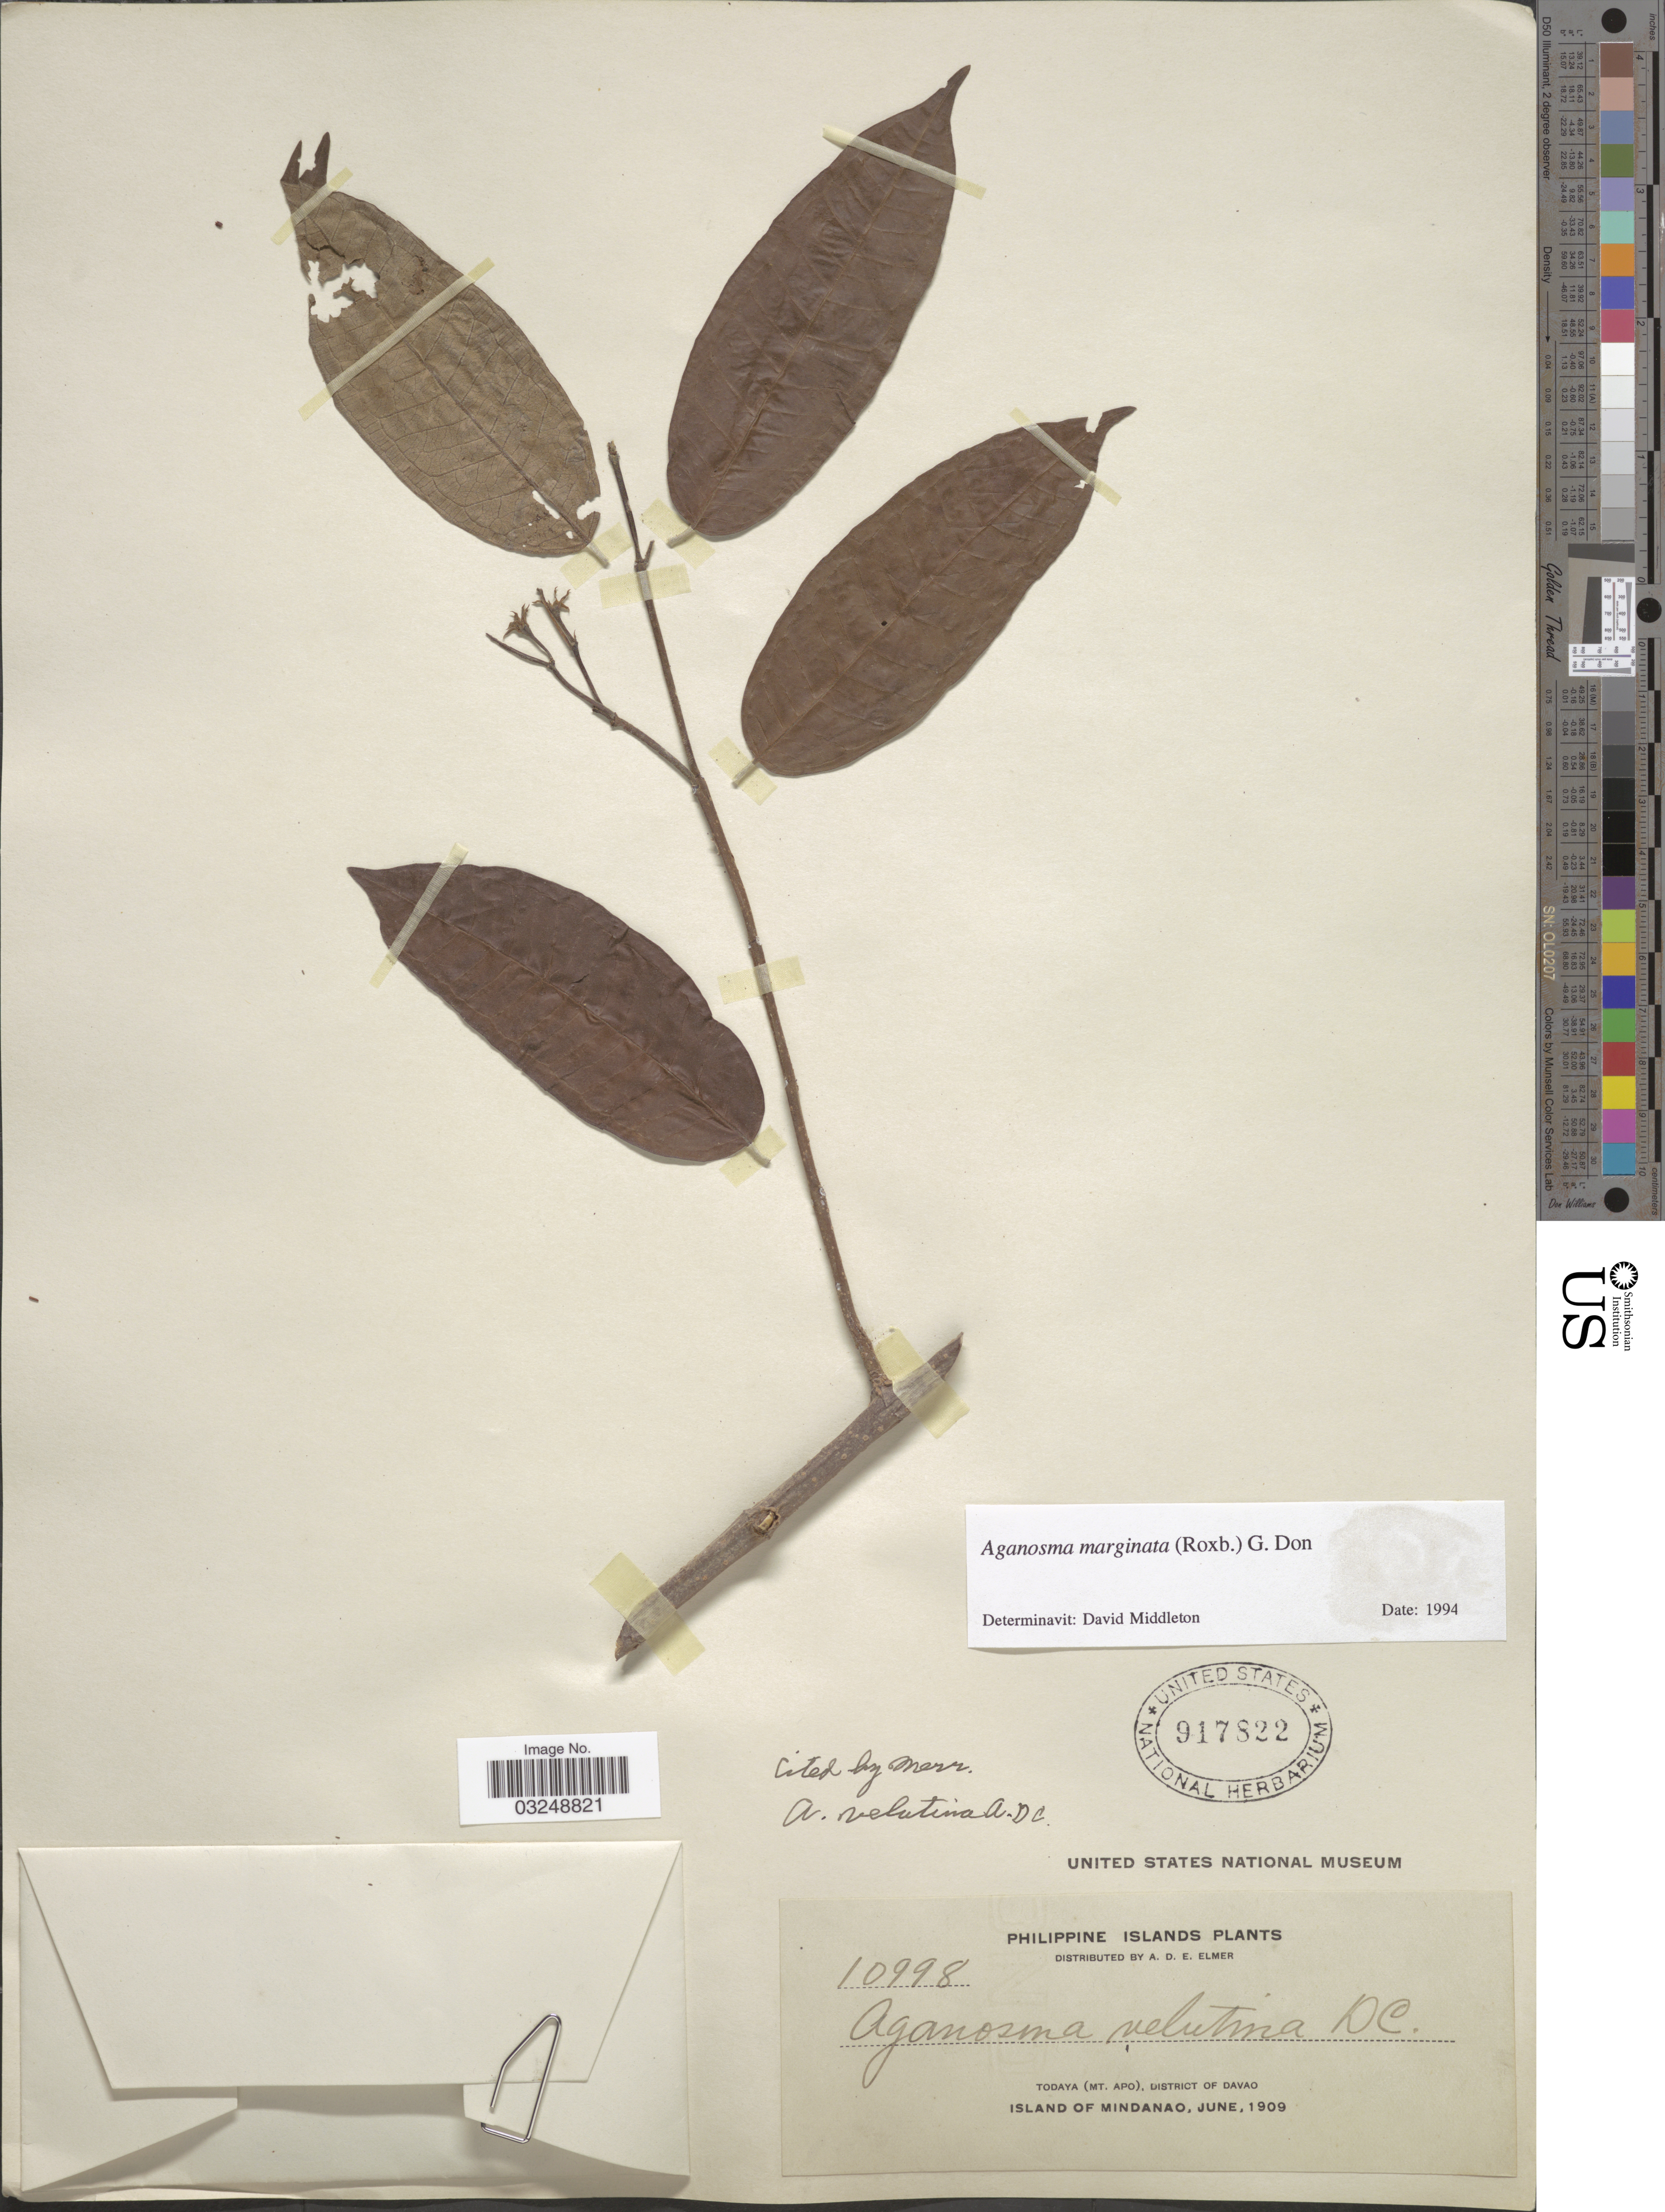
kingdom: Plantae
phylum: Tracheophyta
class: Magnoliopsida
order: Gentianales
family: Apocynaceae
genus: Aganosma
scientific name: Aganosma marginata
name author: (Roxb.) G. Don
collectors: A. D. E. Elmer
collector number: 10998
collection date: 1909-06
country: Philippines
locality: Philippine Islands. Todaya (Mt. Apo), District of Davao. Island of Mindanao.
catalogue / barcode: US 917822